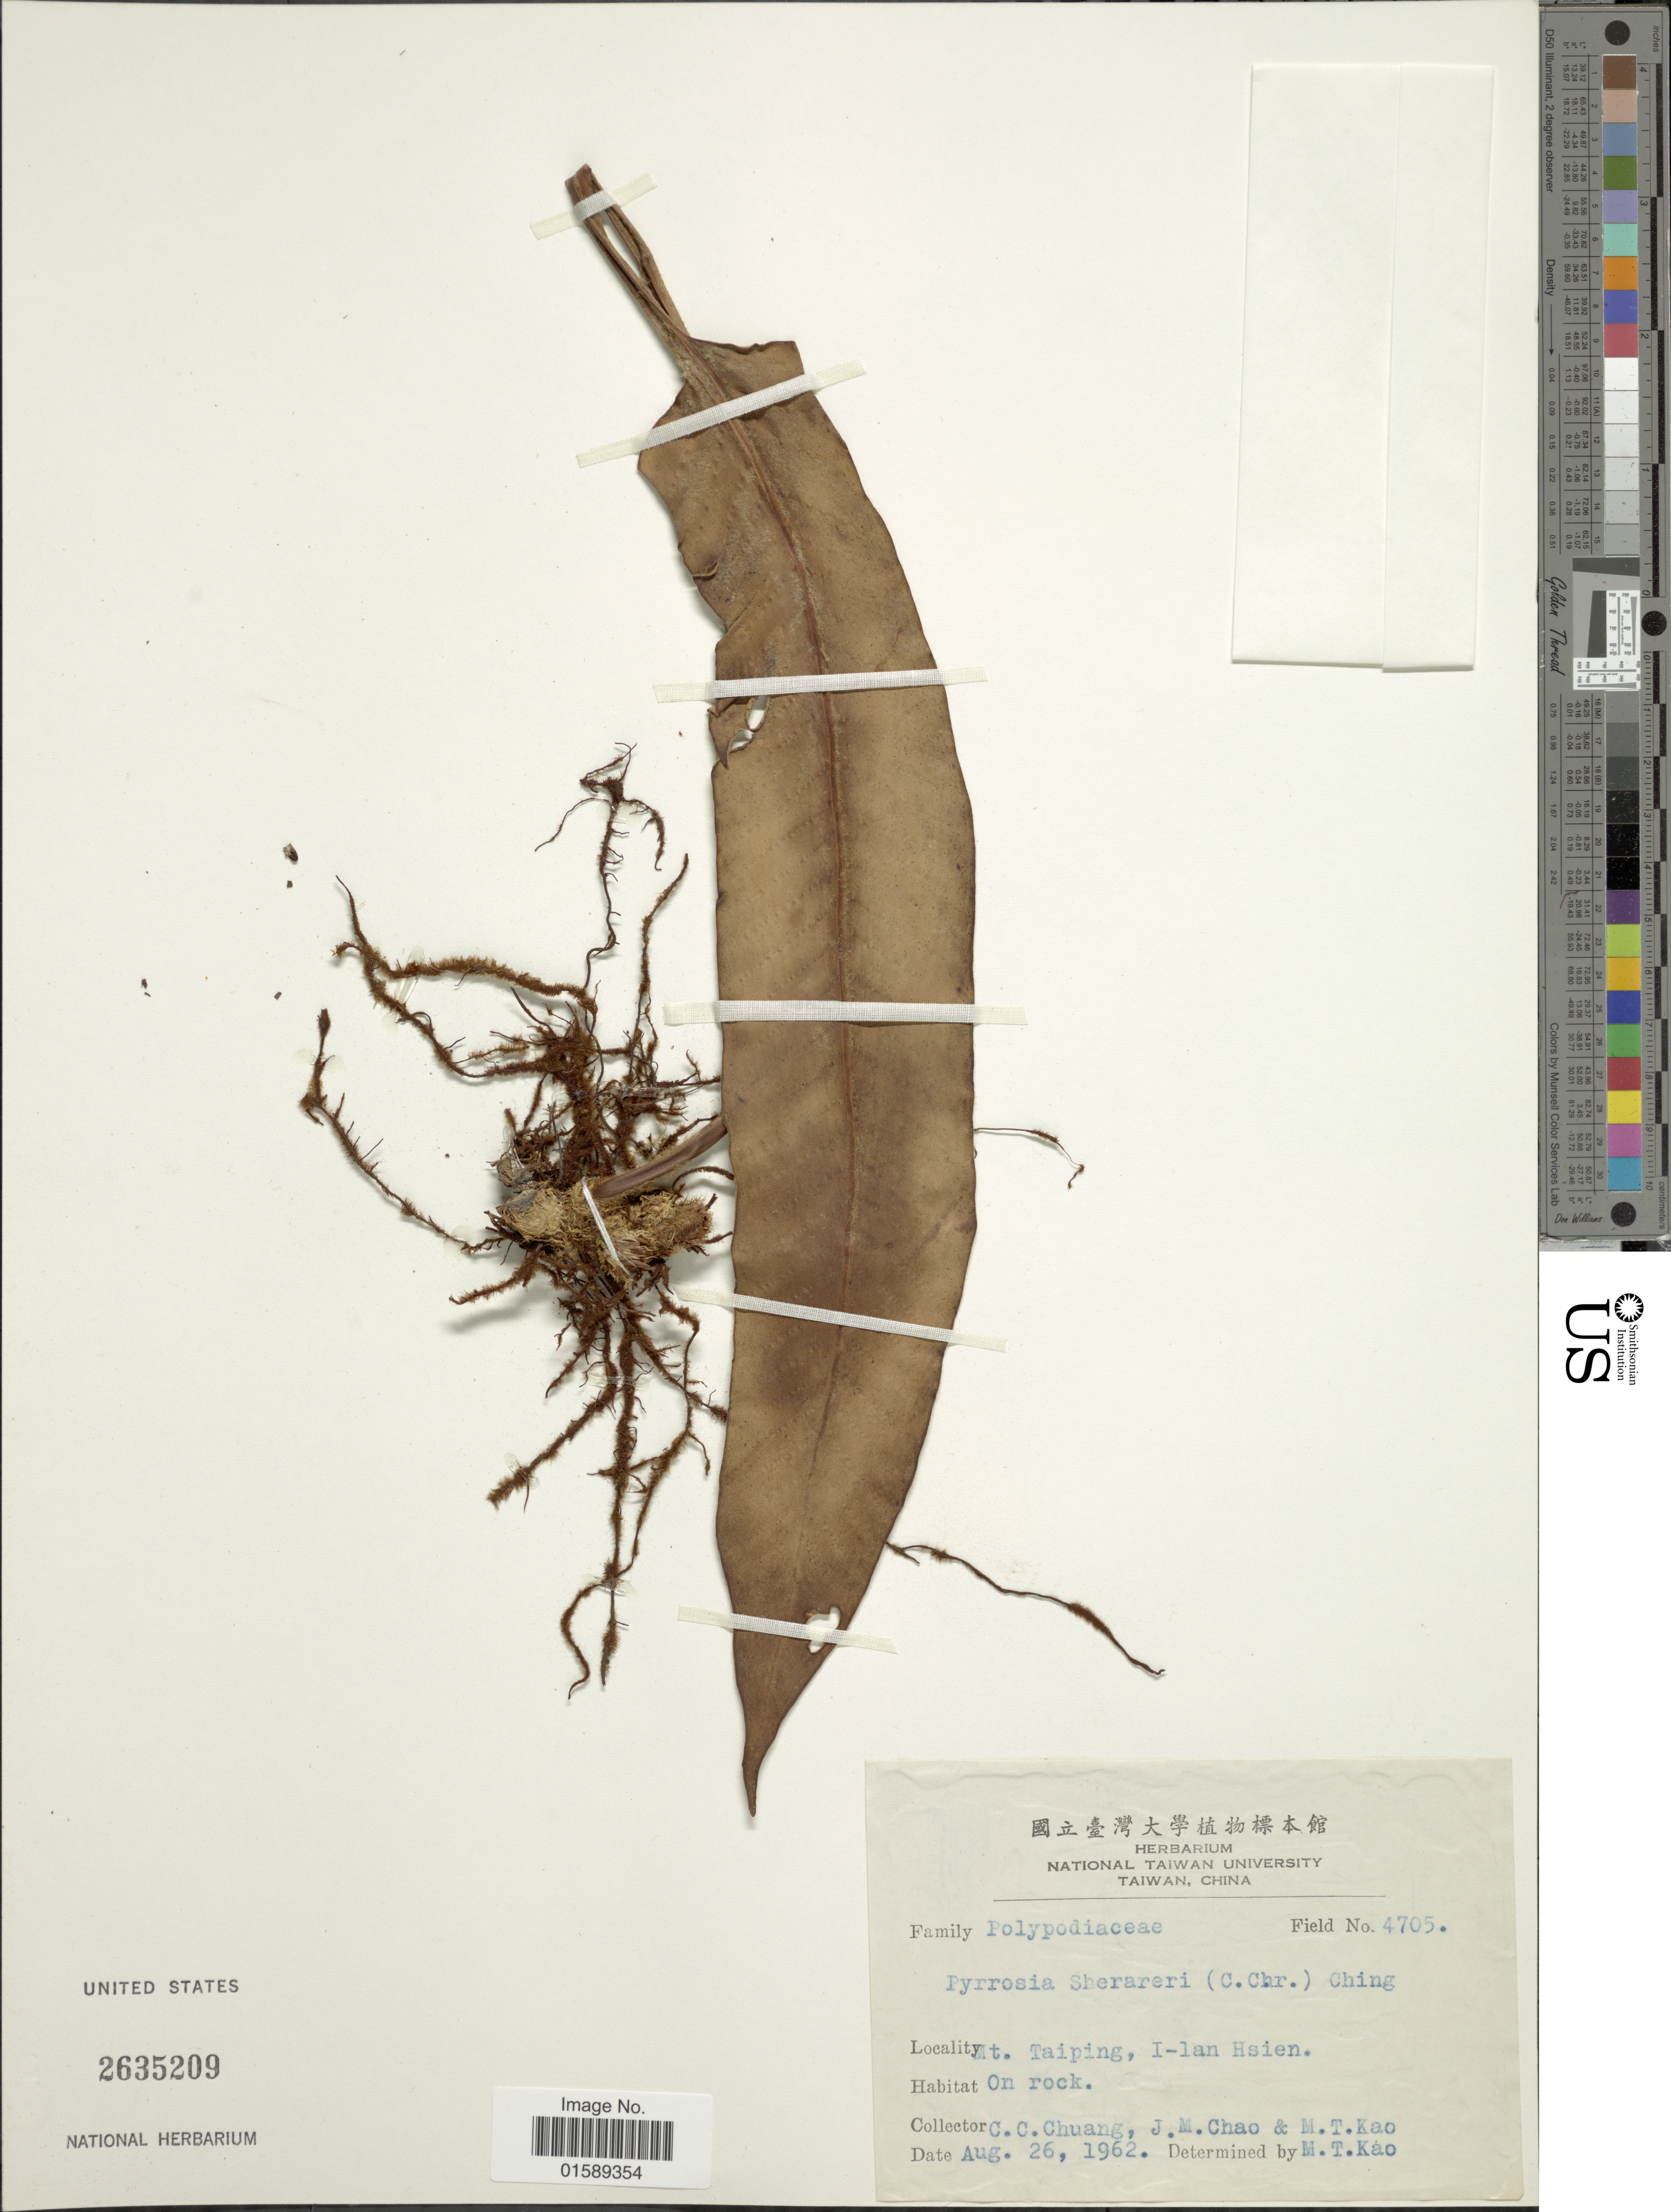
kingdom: Plantae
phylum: Tracheophyta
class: Polypodiopsida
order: Polypodiales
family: Polypodiaceae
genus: Pyrrosia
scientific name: Pyrrosia sheareri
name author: (Baker) Ching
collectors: C. C. Chuang, J. Chao & M. T. Kao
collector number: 4705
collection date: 1962-08-26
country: Taiwan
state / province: Ilan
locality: Mt. Taiping, I-lan Hsien.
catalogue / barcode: US 2635209